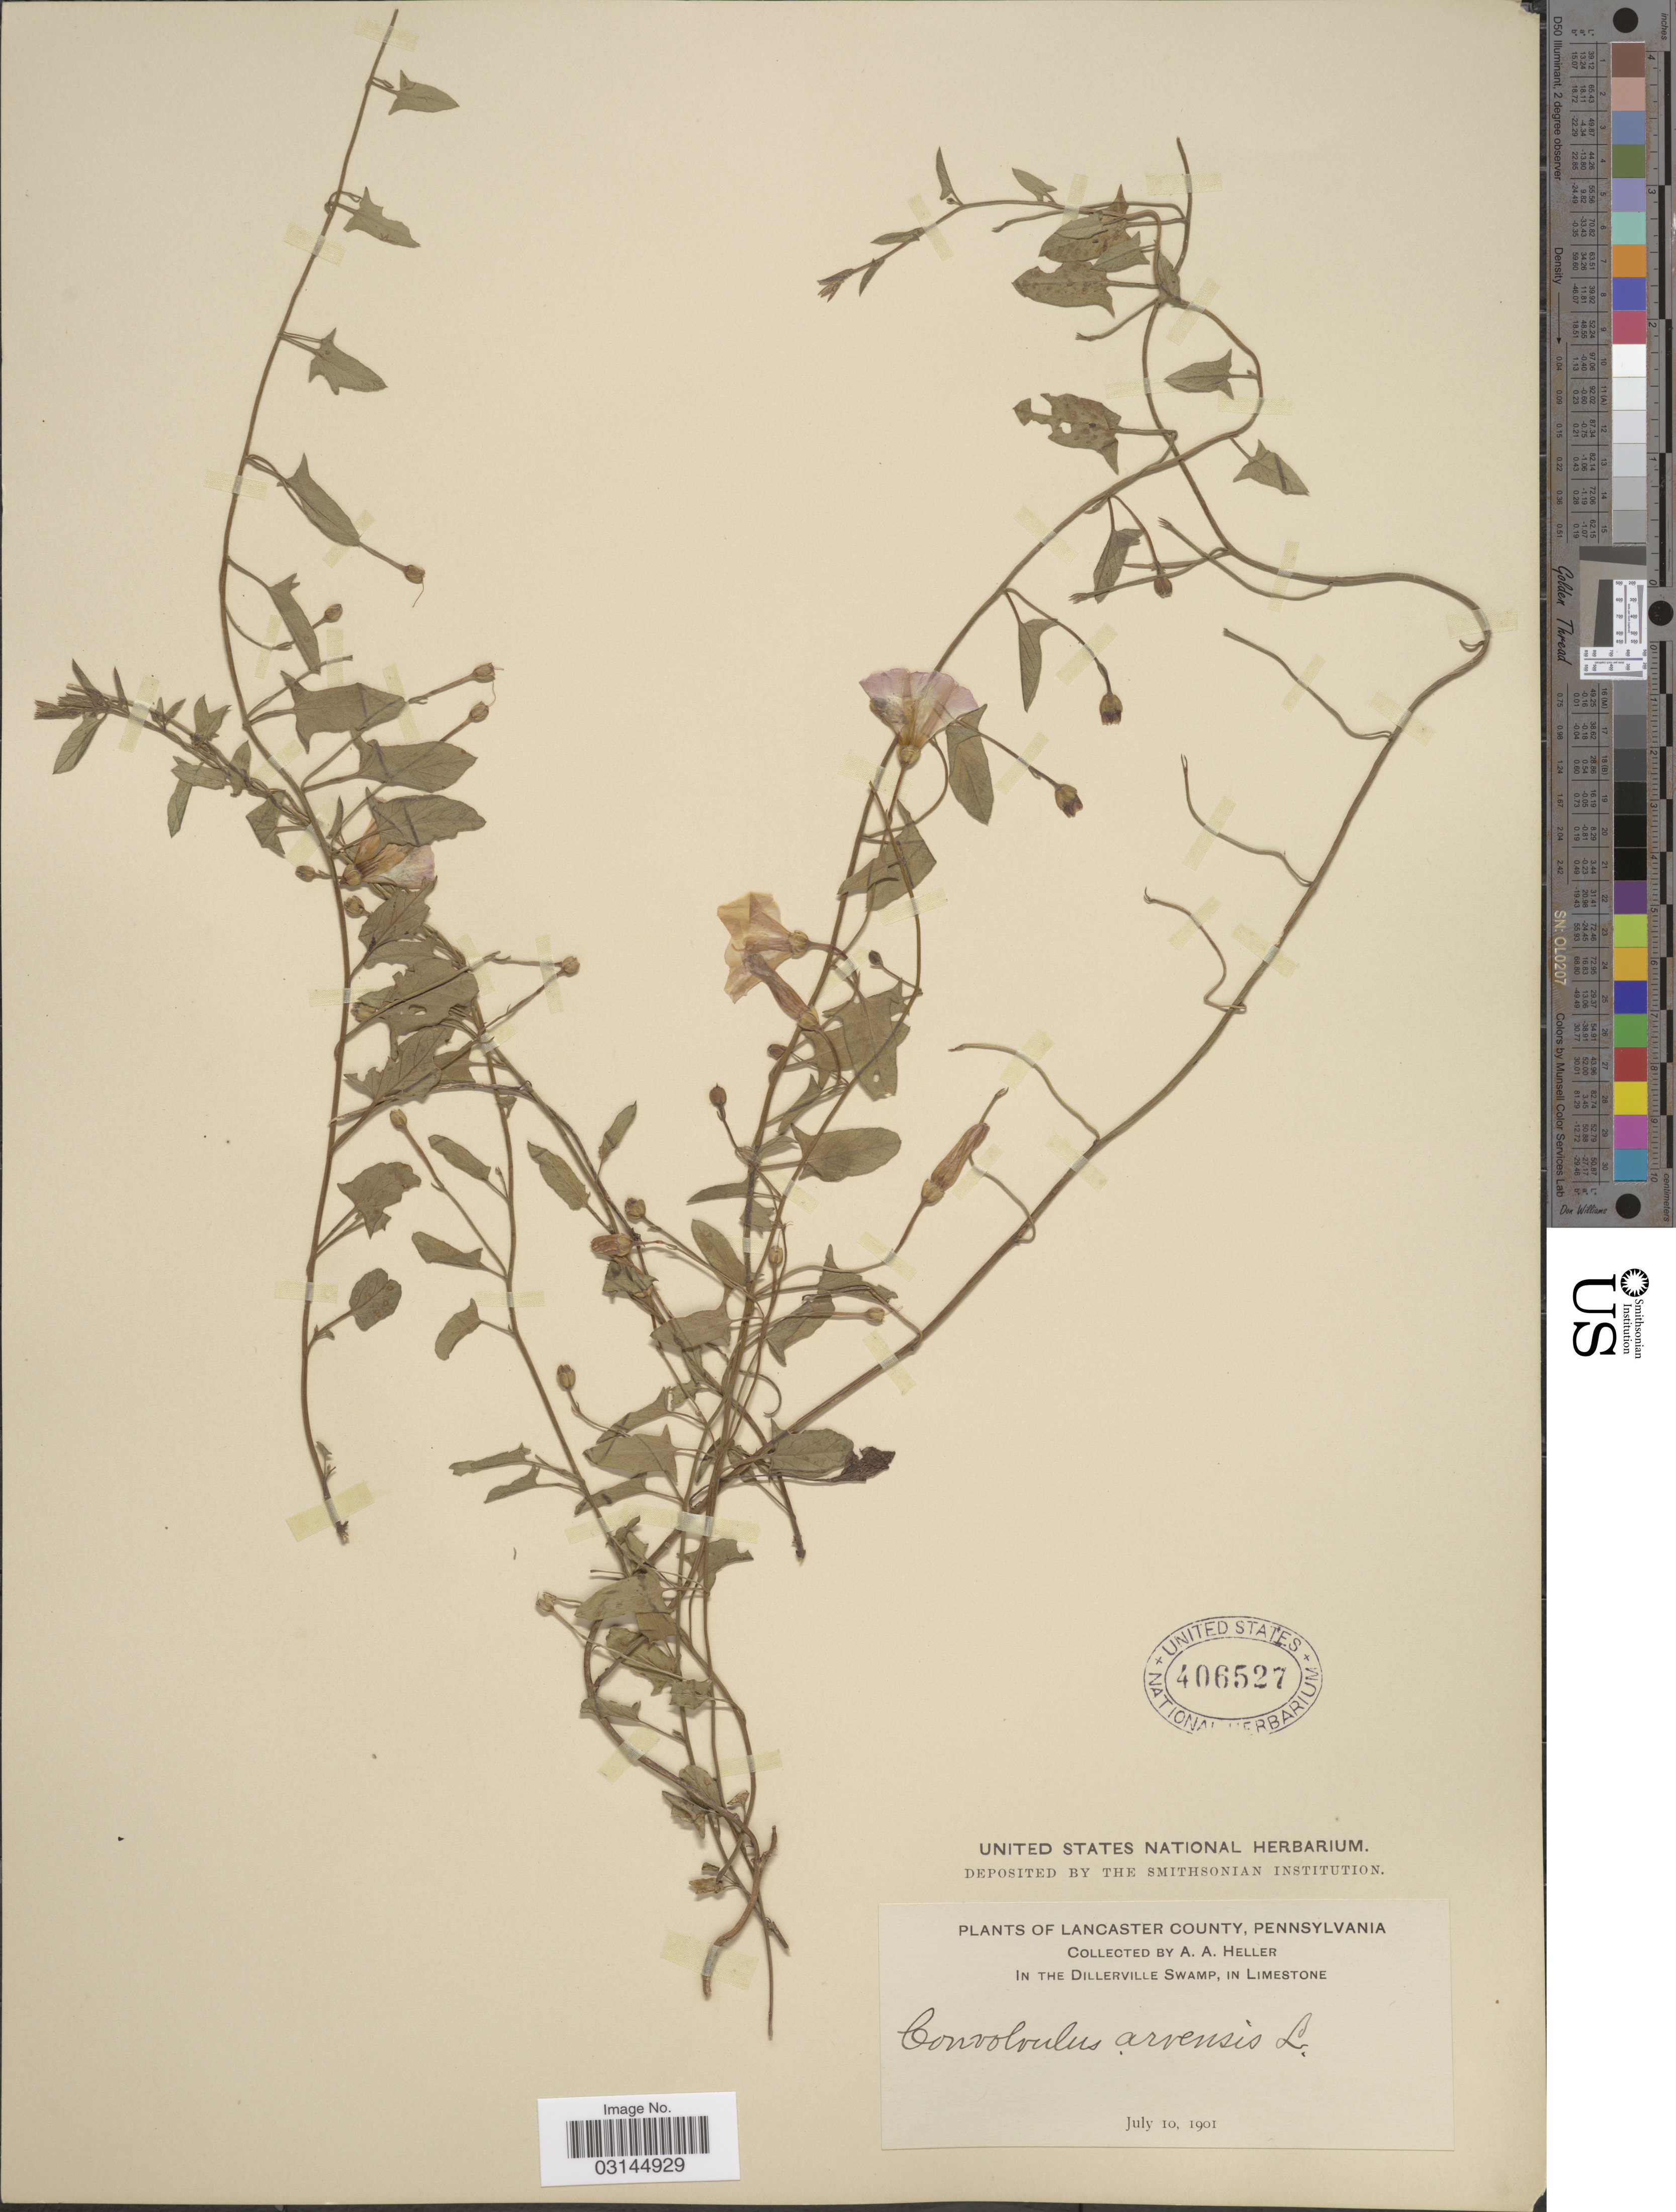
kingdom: Plantae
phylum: Tracheophyta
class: Magnoliopsida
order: Solanales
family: Convolvulaceae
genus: Convolvulus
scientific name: Convolvulus arvensis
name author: L.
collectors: A. A. Heller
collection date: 1901-07-10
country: United States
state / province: Pennsylvania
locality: Lancaster County, In the Dillerville Swamp, In Limestone.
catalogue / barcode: US 406527